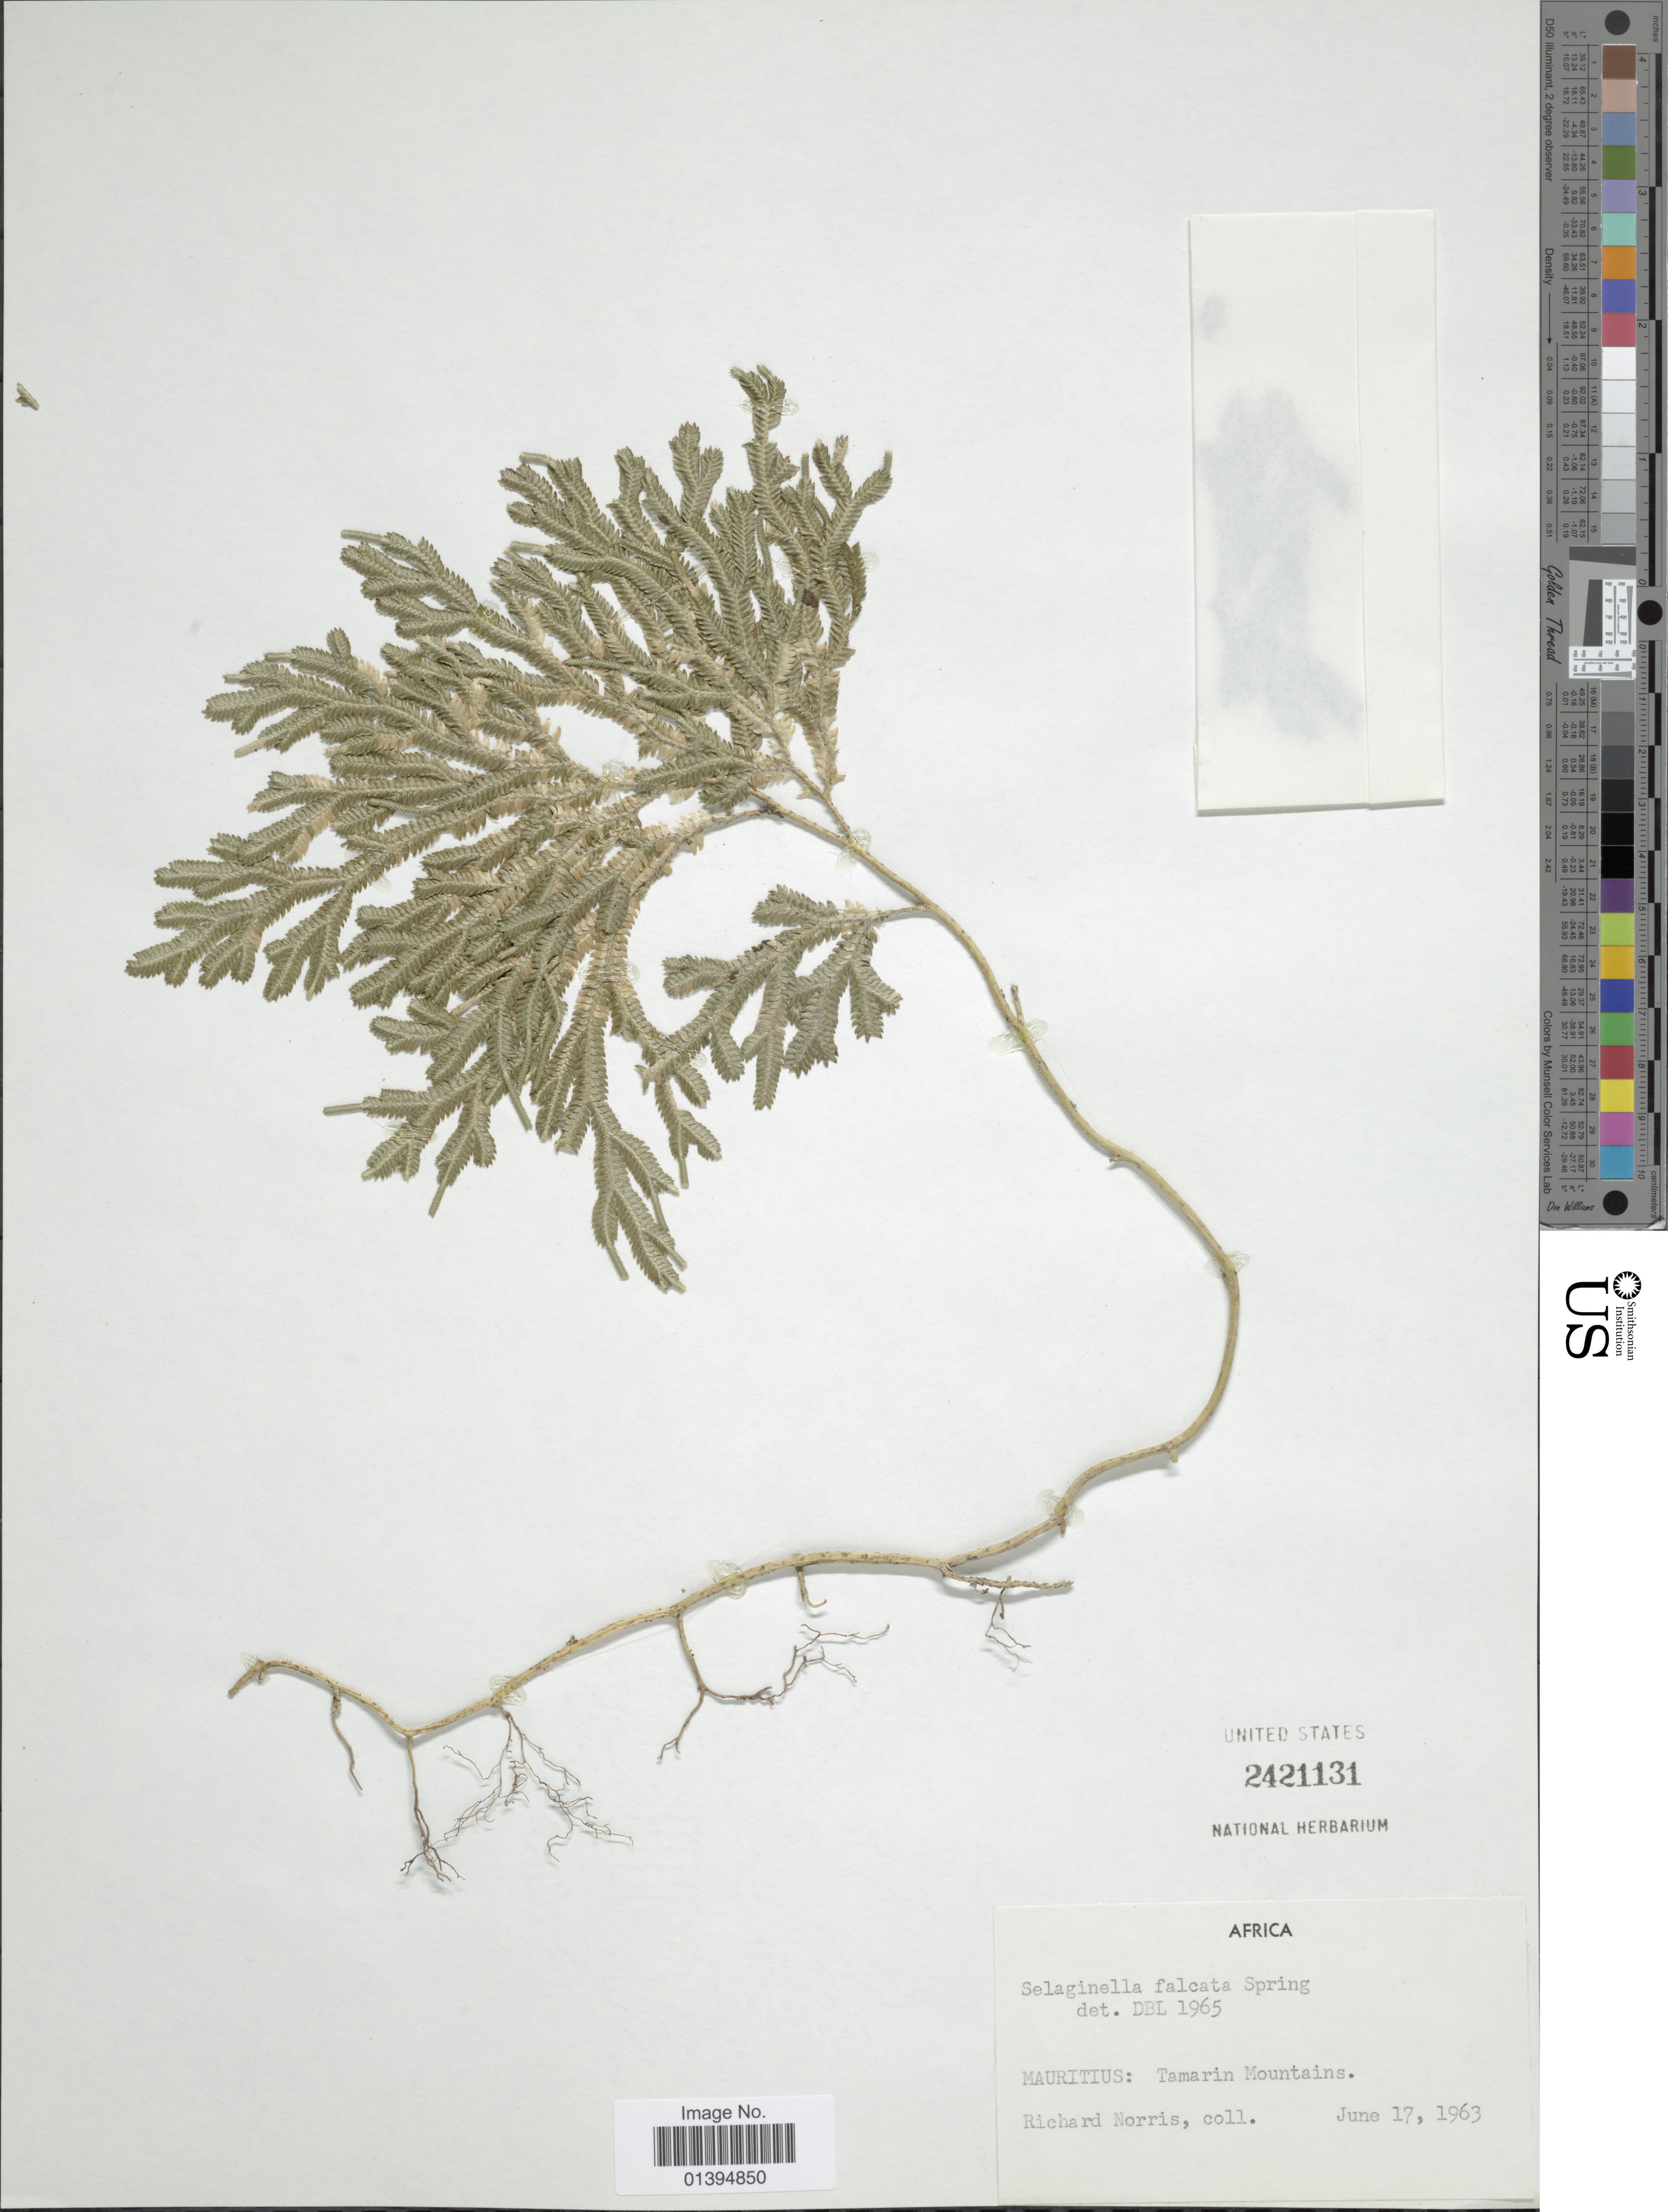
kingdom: Plantae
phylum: Tracheophyta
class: Lycopodiopsida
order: Selaginellales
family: Selaginellaceae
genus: Selaginella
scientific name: Selaginella falcata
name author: (P. Beauv.) Spring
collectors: R. E. Norris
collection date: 1963-06-17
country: Mauritius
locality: Tamarin Mountains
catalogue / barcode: US 2421131